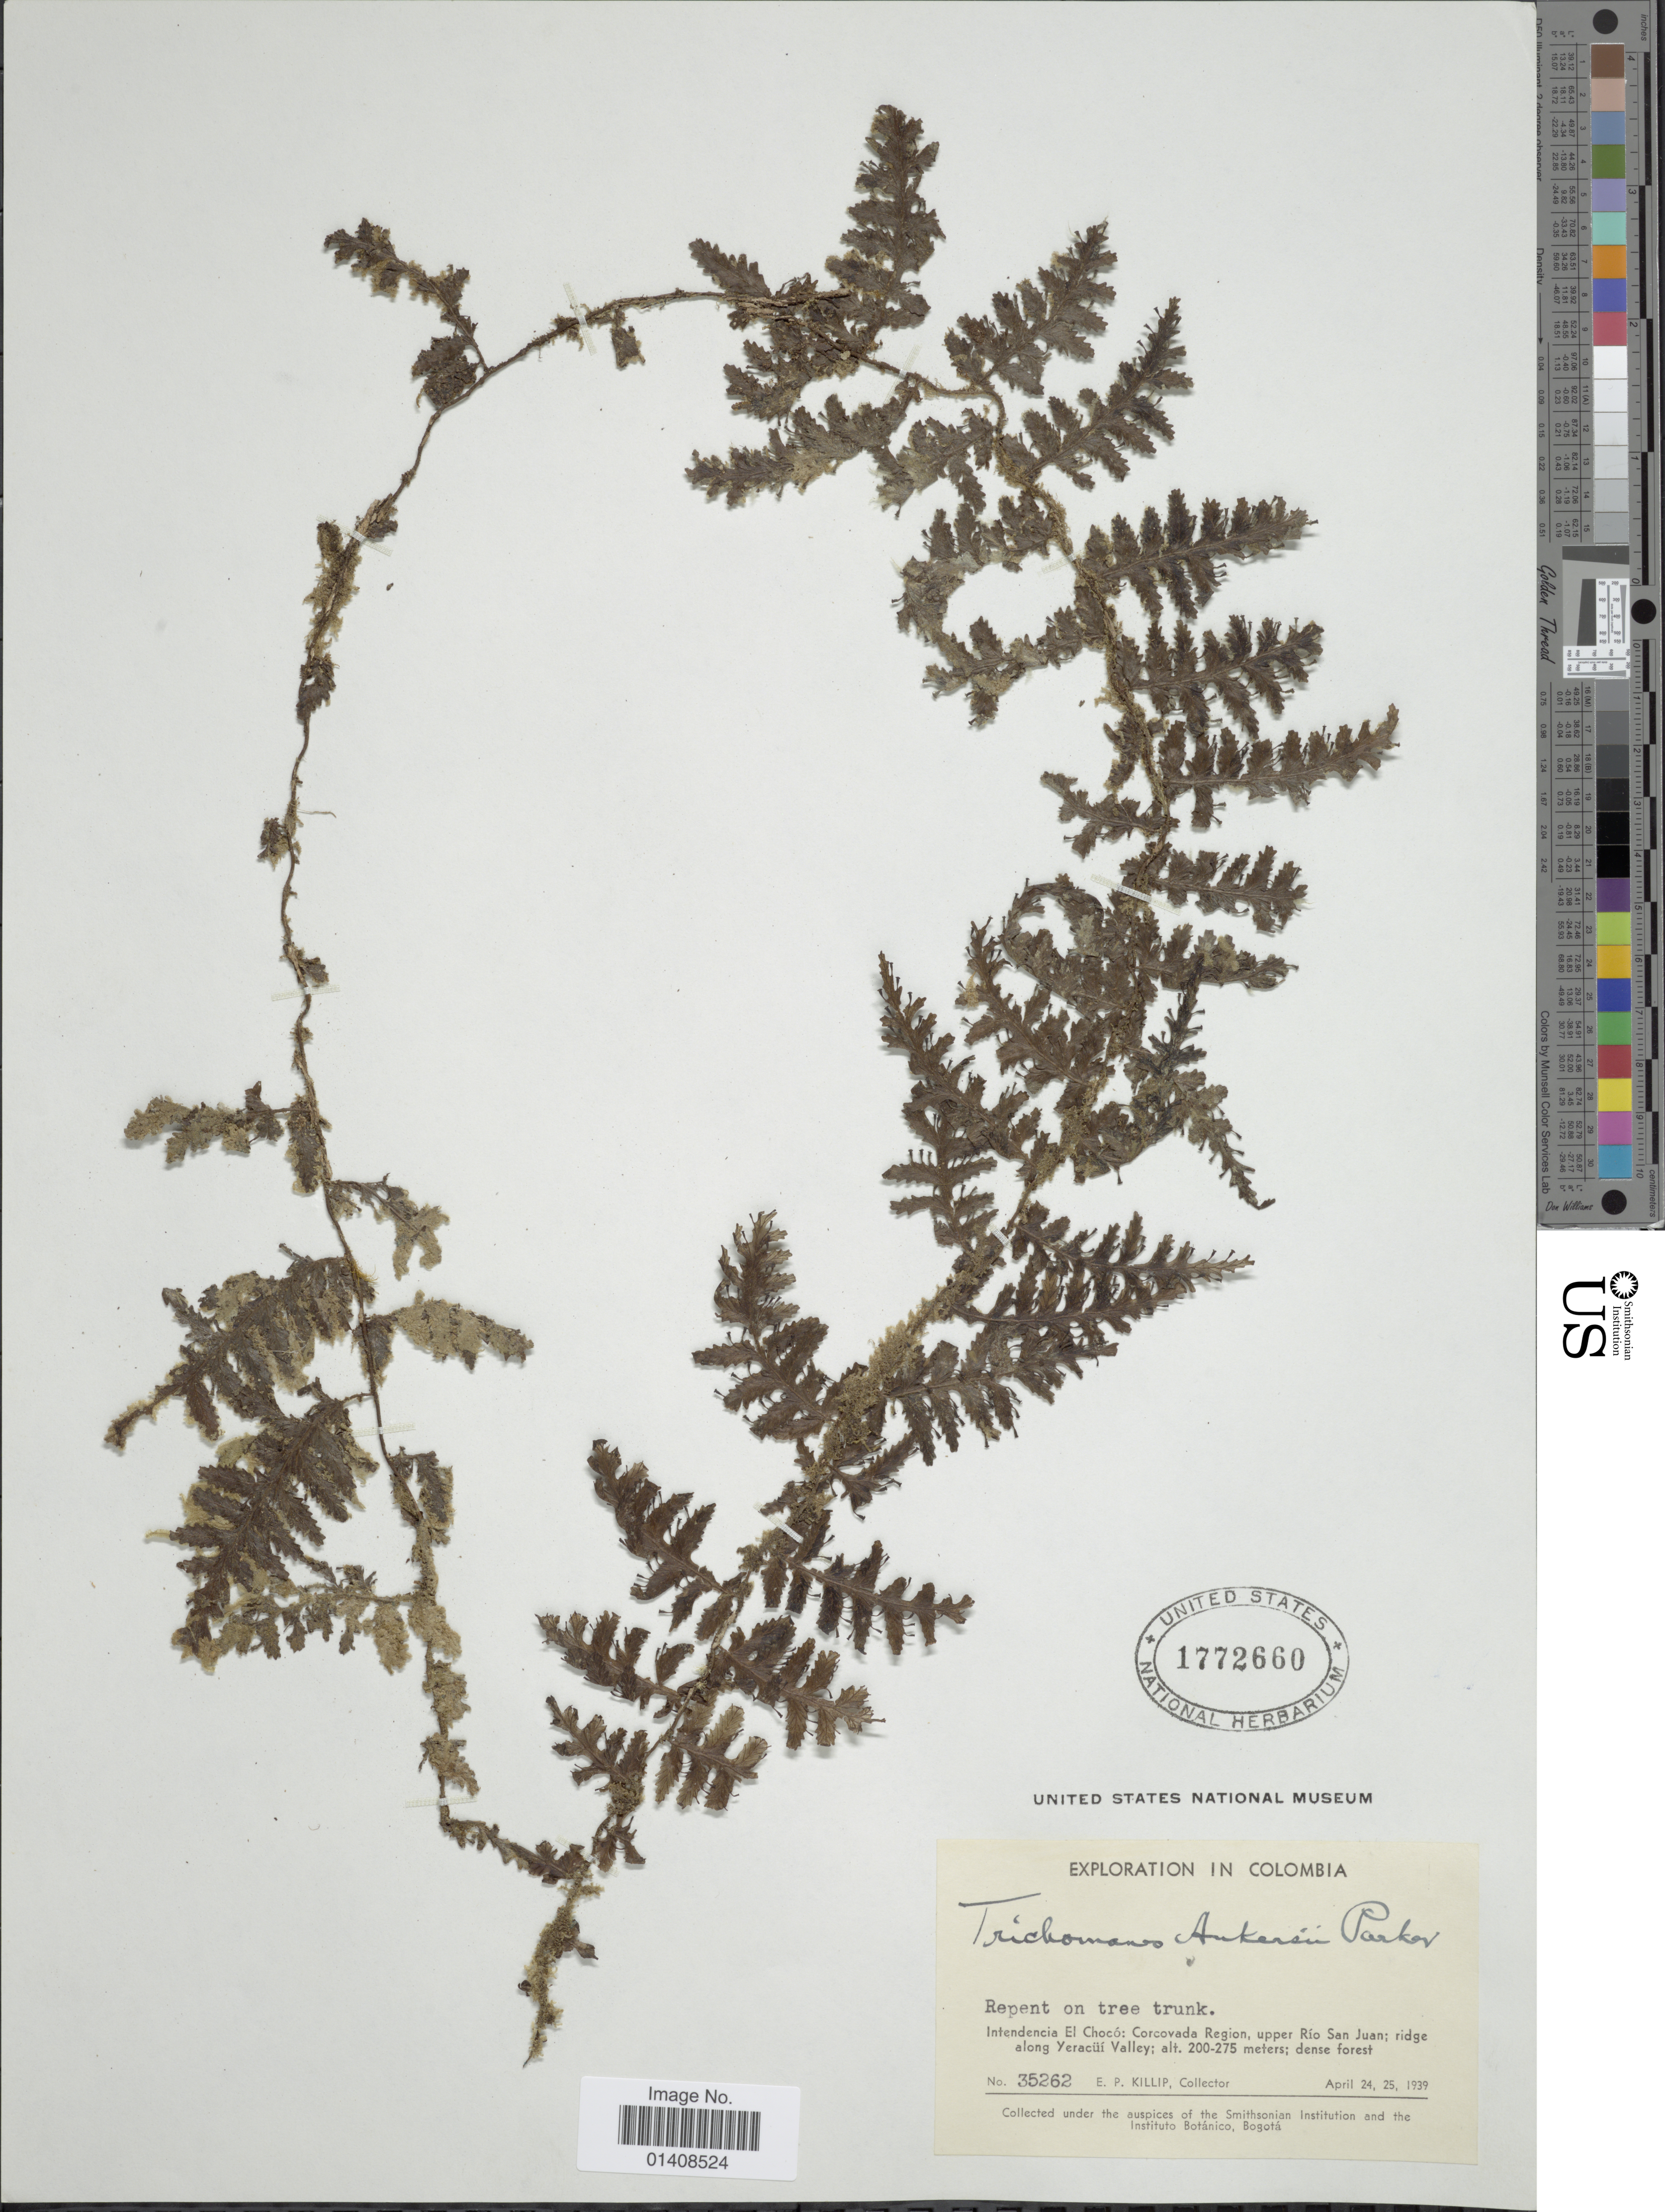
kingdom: Plantae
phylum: Tracheophyta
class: Polypodiopsida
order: Hymenophyllales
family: Hymenophyllaceae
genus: Trichomanes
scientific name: Trichomanes ankersii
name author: C. Parker ex Hook. & Grev.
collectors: E. P. Killip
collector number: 35262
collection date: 1939-04-24/1939-04-25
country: Colombia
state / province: Chocó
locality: Intendencia El Choco: Corcovada Region, upper Rio San Juan; ridge along Yeracui Valley.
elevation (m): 200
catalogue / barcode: US 1772660